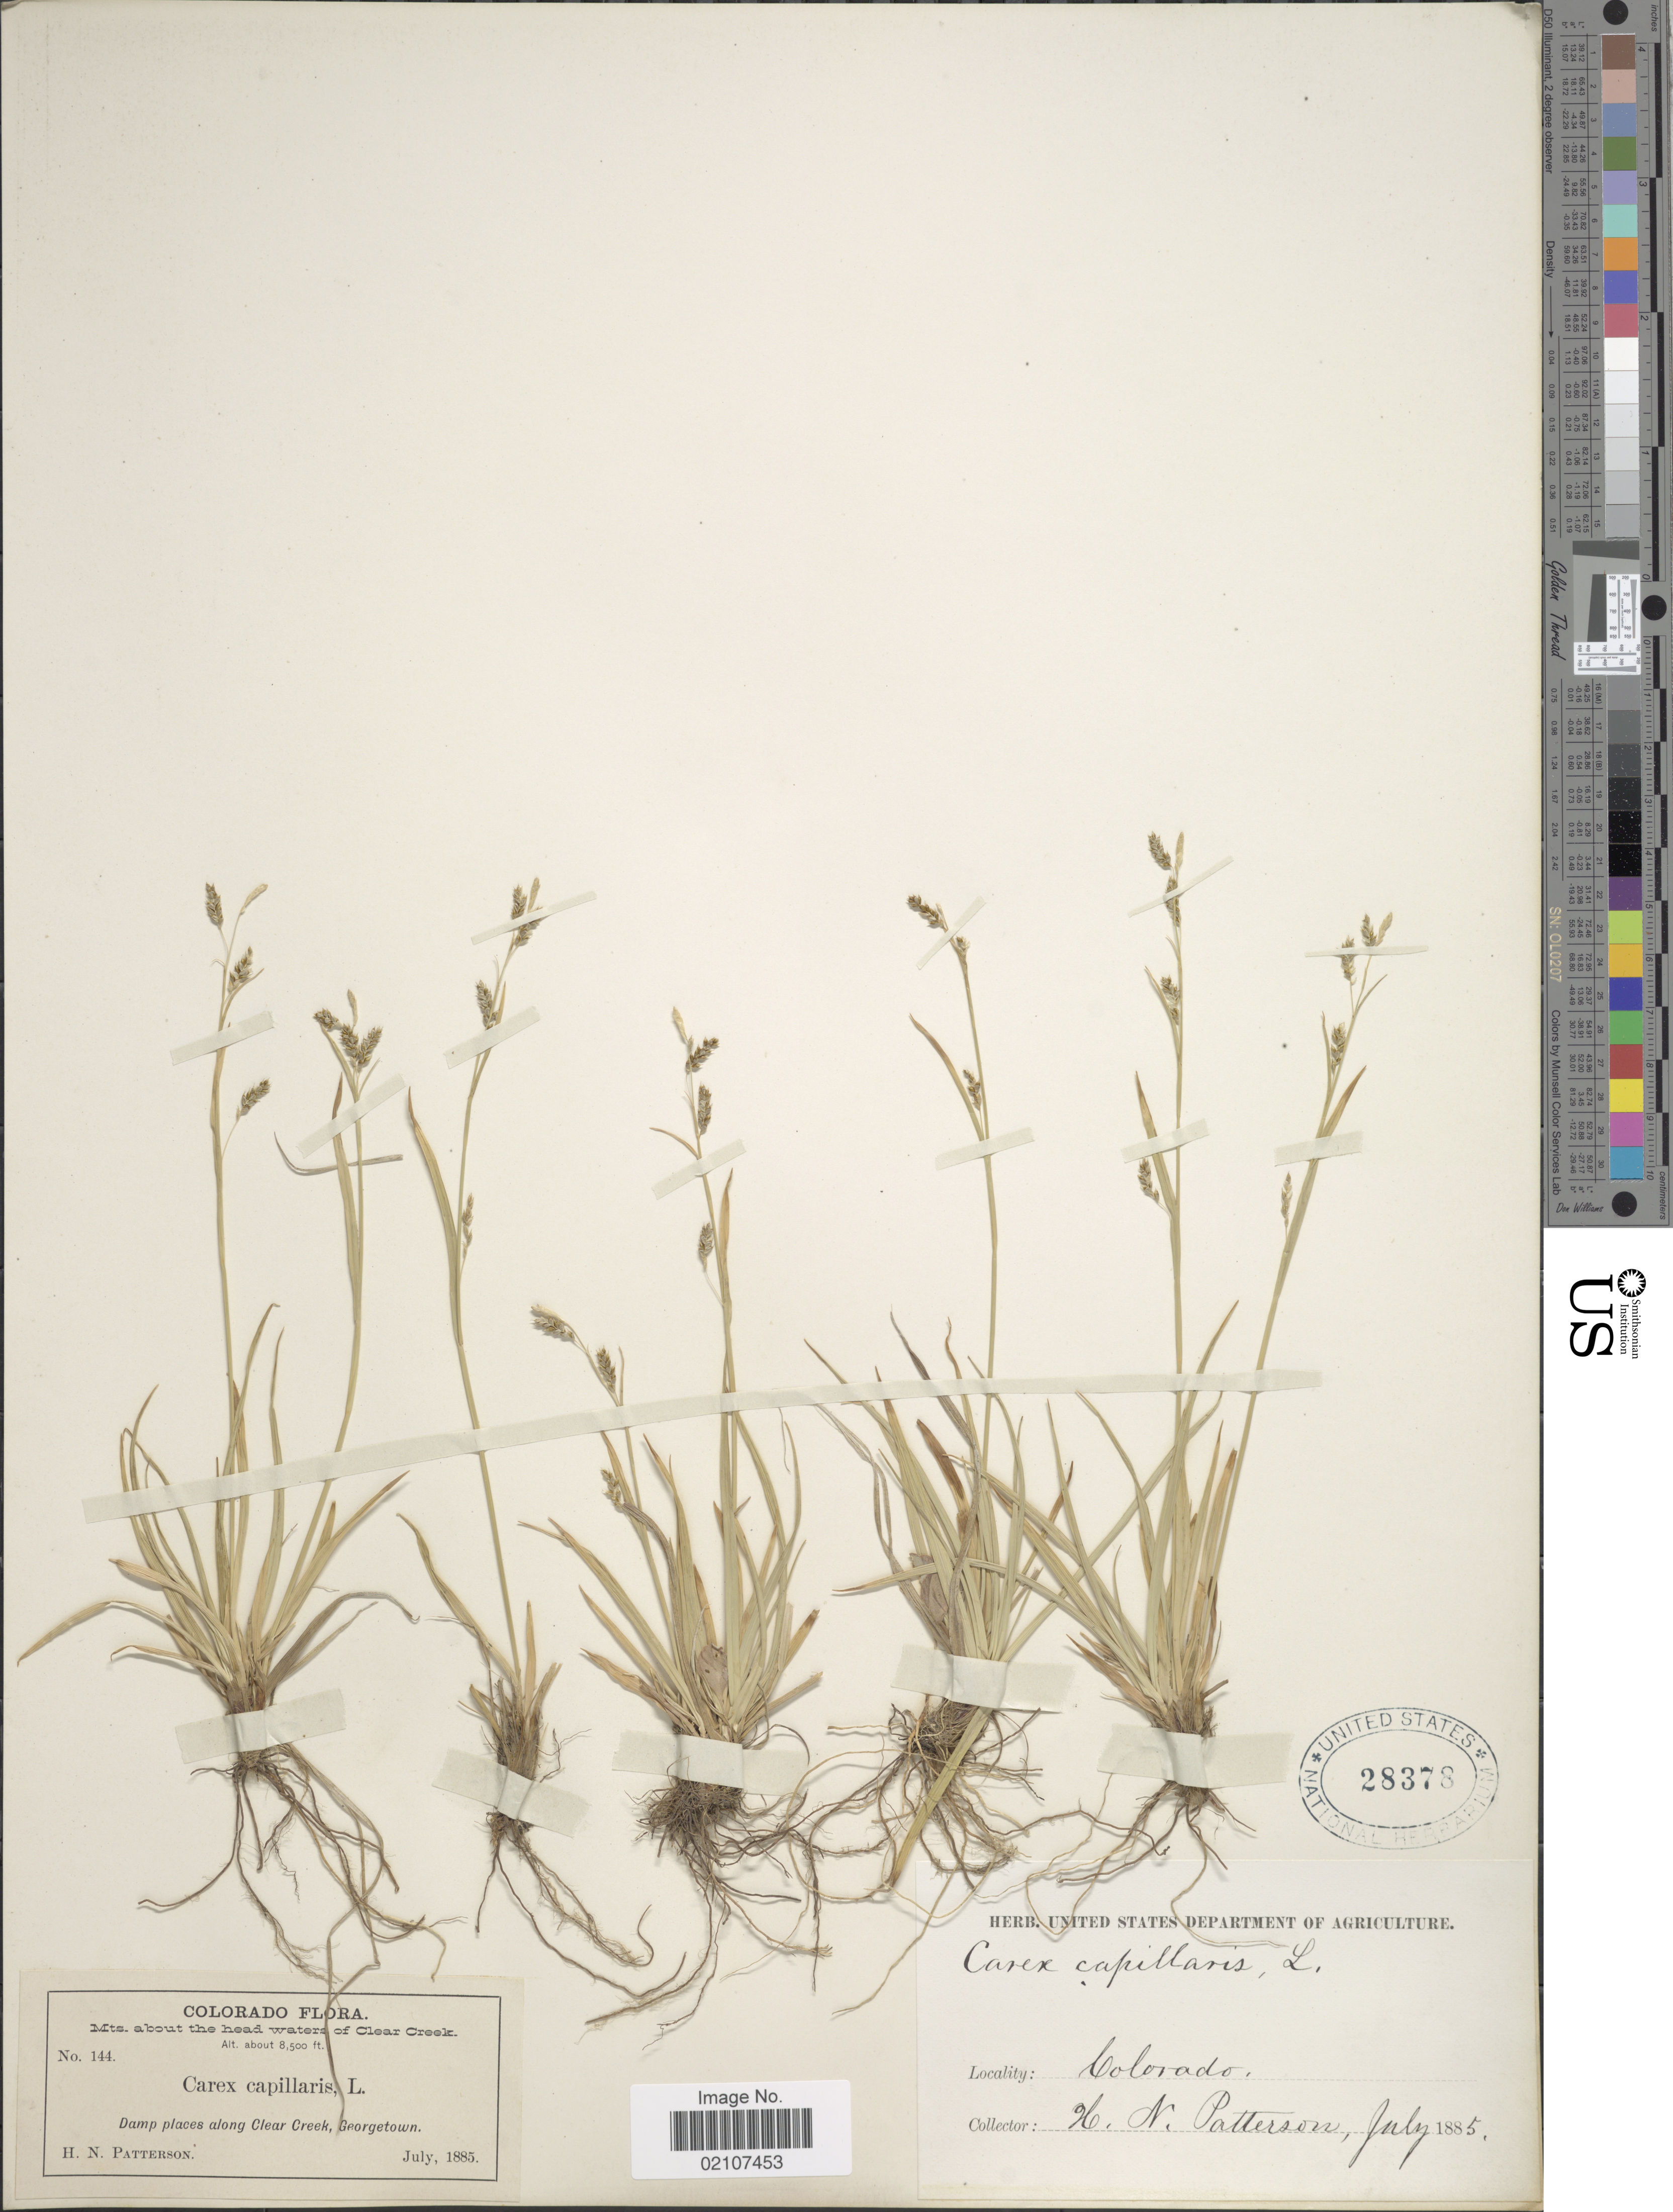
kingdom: Plantae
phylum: Tracheophyta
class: Liliopsida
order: Poales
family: Cyperaceae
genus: Carex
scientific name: Carex capillaris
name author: L.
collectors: H. N. Patterson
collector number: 144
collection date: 1885-07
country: United States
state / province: Colorado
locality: Mts about the head waters of Clear Creek, along Clear Creek, Georgetown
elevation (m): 2591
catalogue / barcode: US 28378